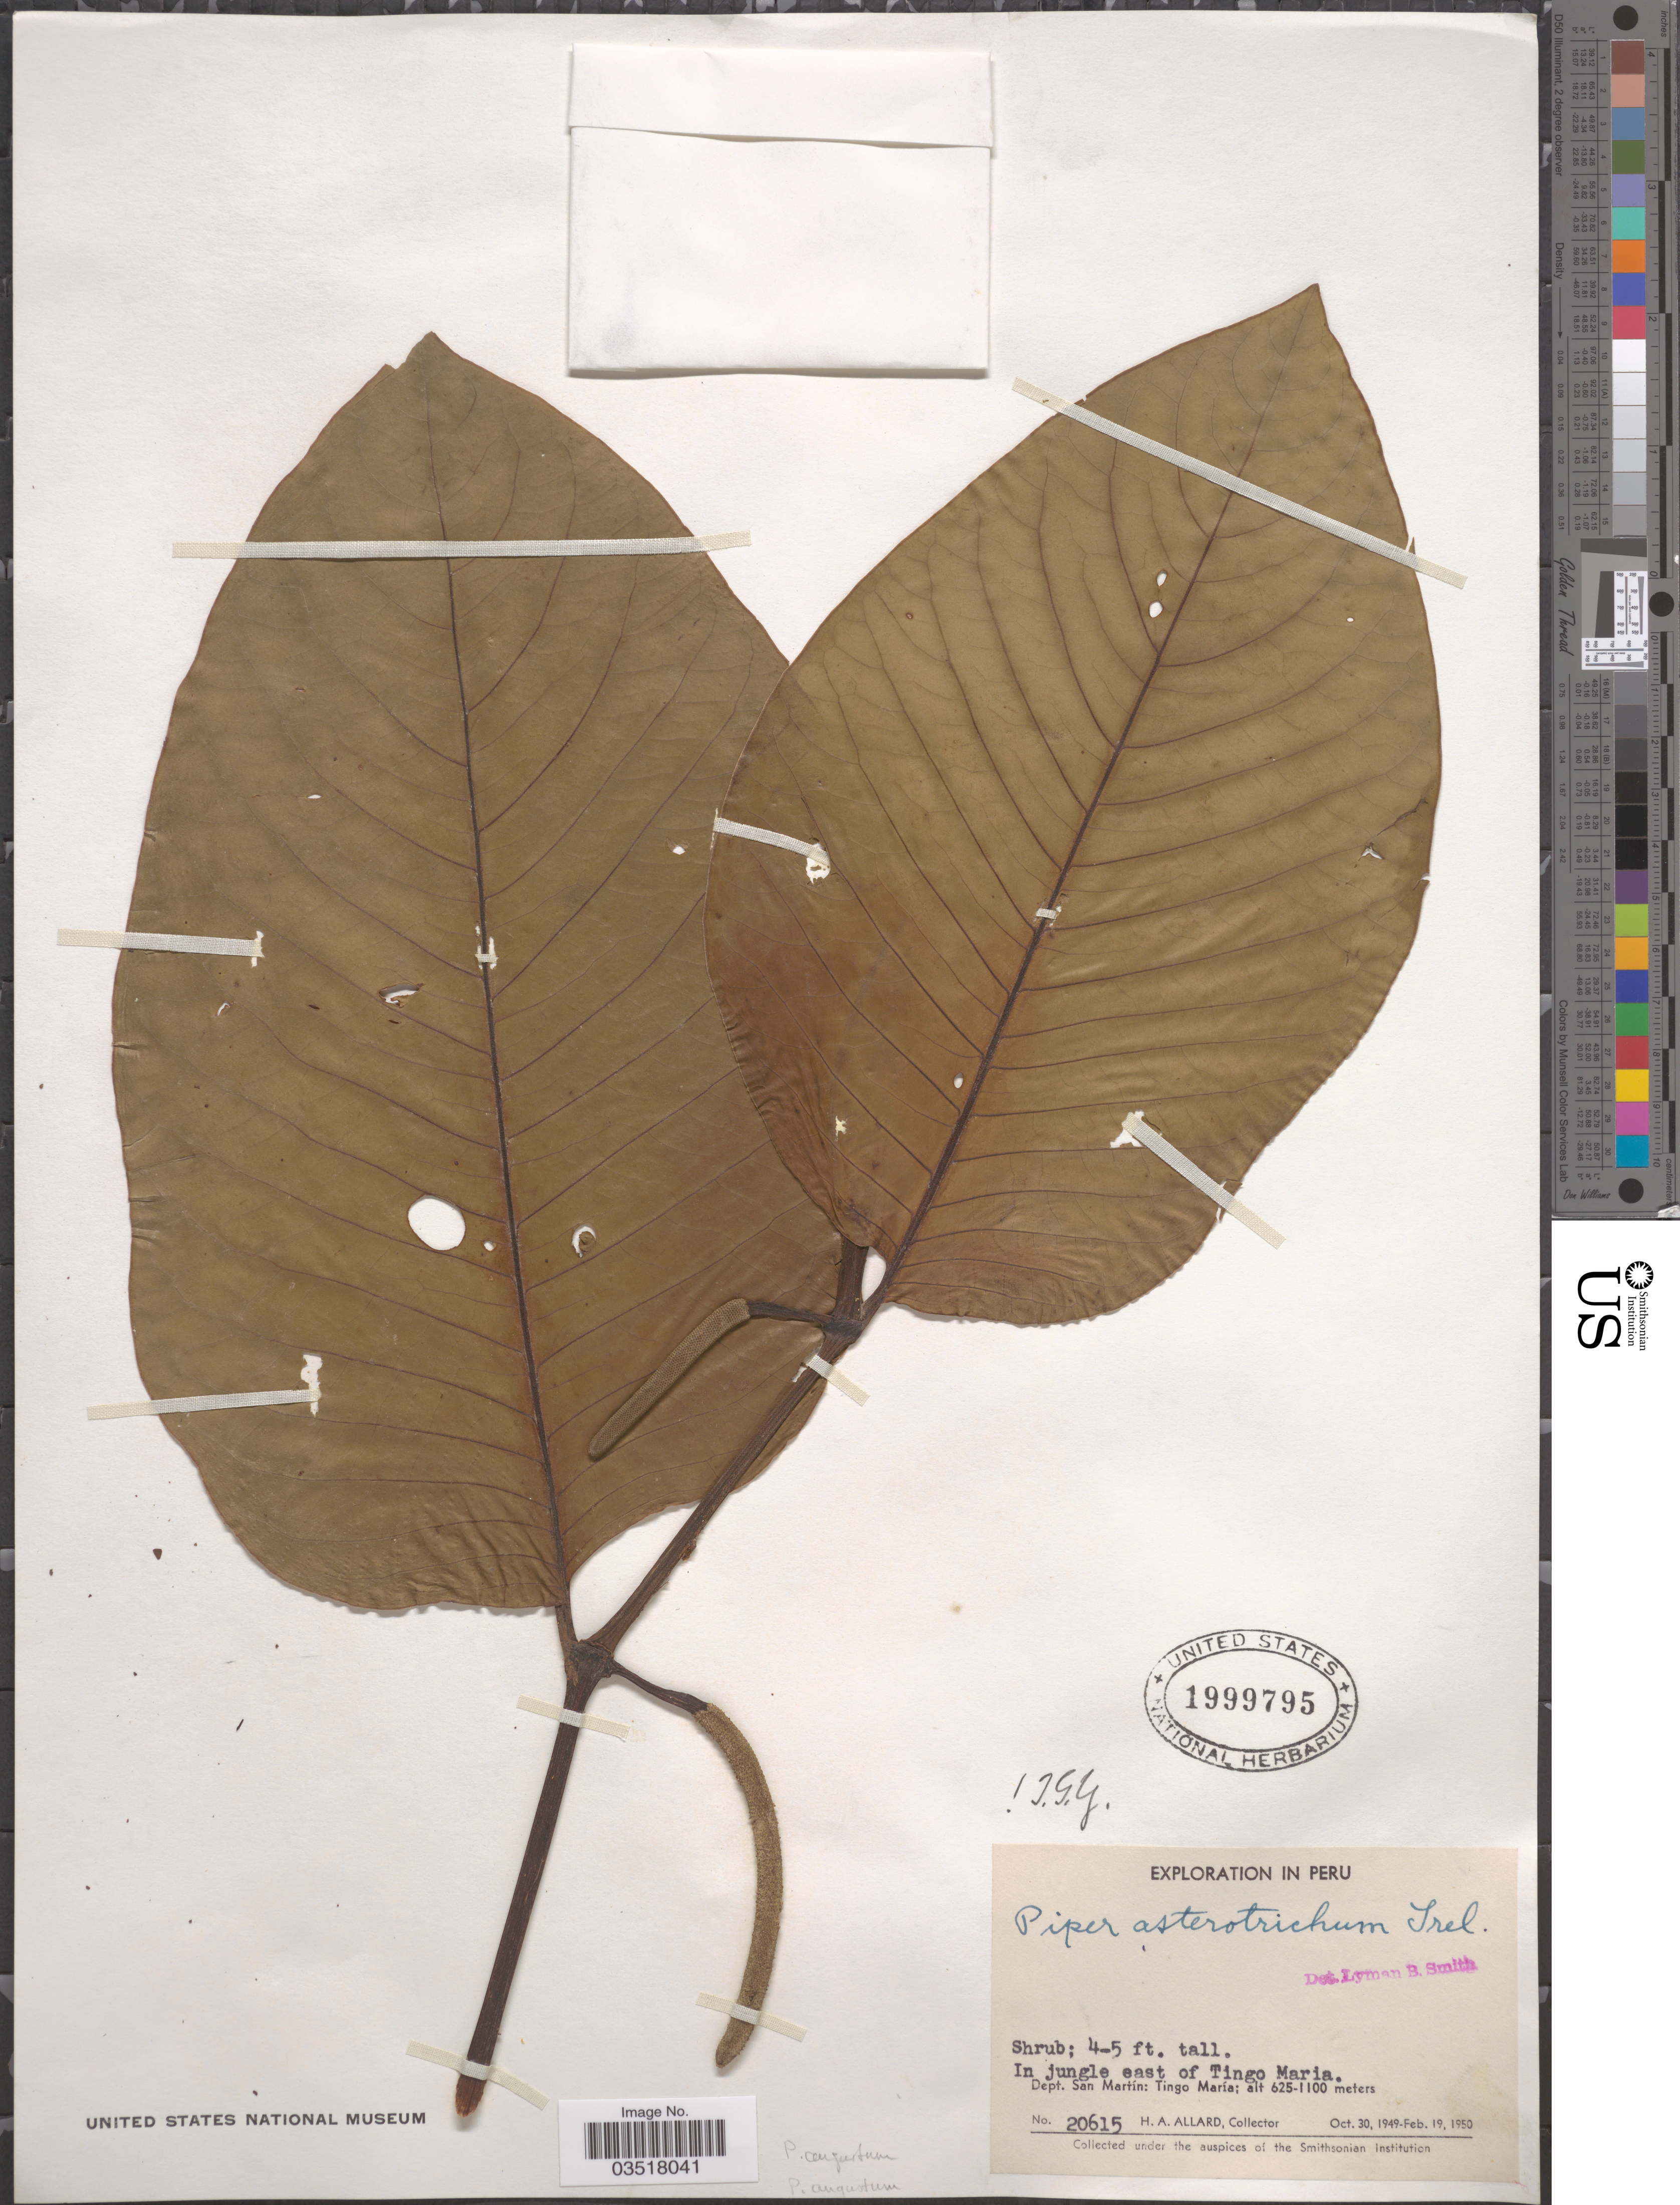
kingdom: Plantae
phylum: Tracheophyta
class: Magnoliopsida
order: Piperales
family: Piperaceae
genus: Piper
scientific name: Piper augustum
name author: Rudge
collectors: H. A. Allard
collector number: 20615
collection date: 1949-10-30/1950-02-19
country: Peru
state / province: San Martín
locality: In jungle east of Tingo Maria. Dept. San Martín: Tingo María.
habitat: in jungle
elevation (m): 625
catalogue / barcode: US 1999795